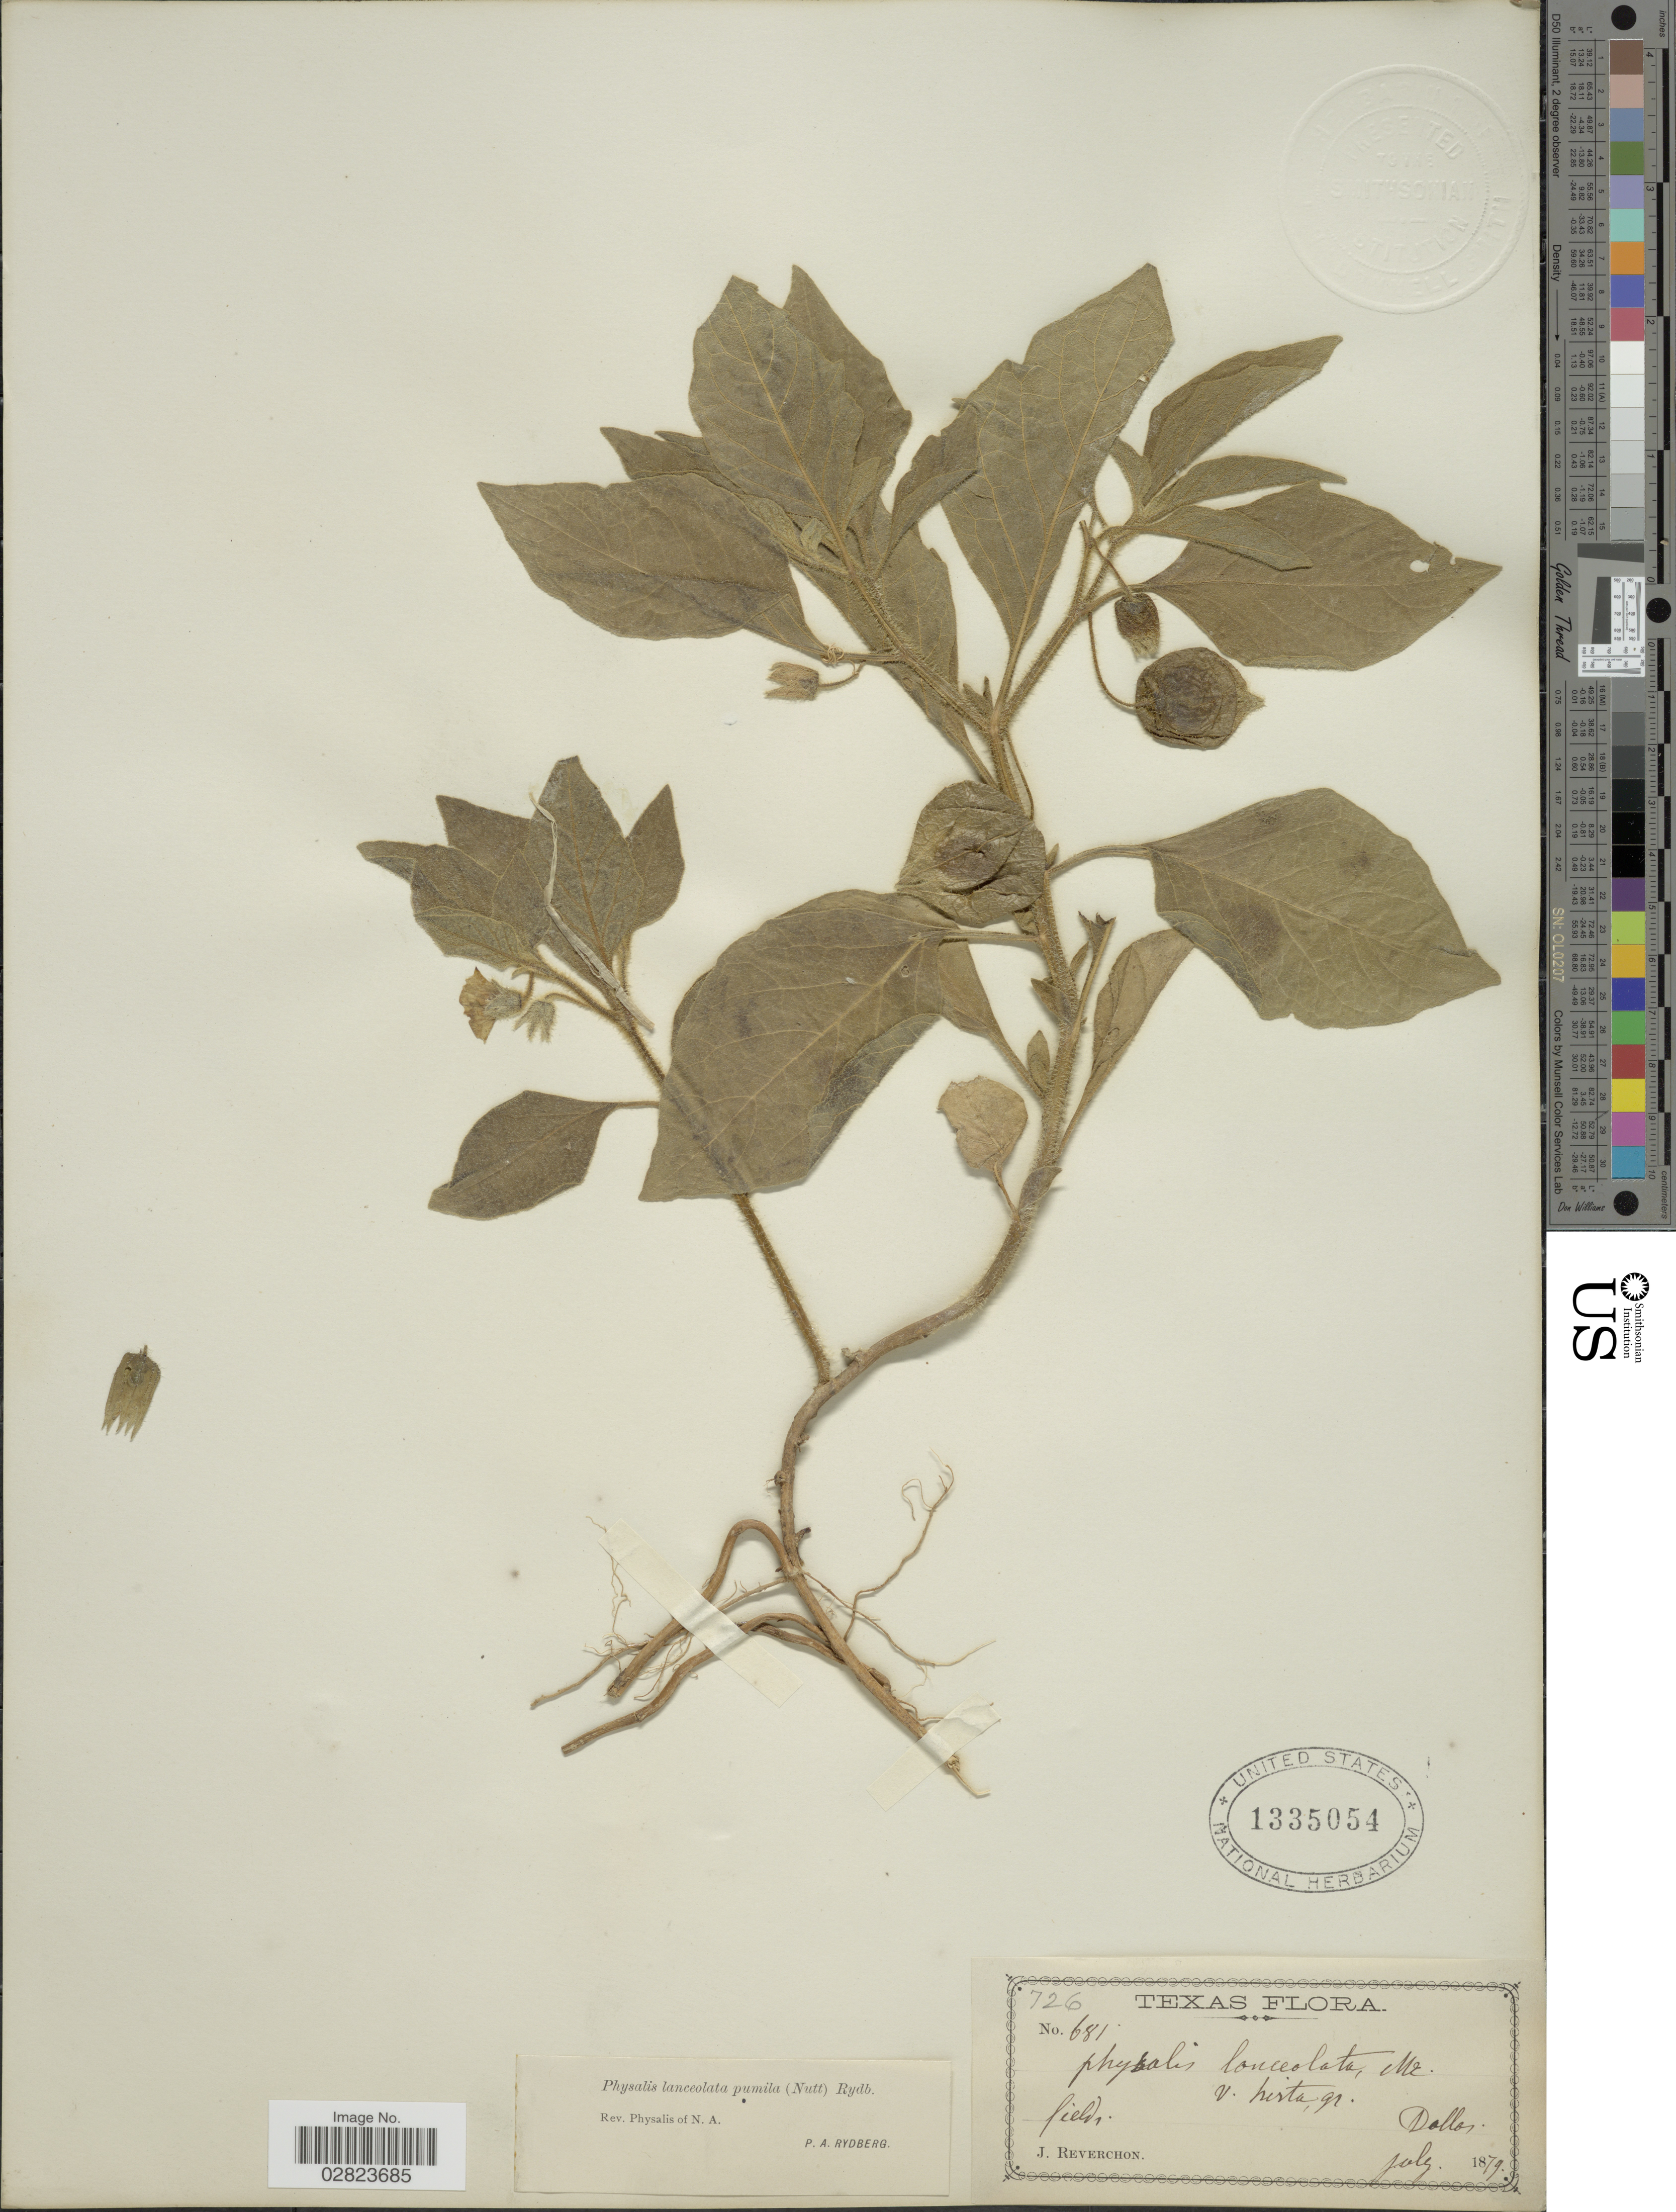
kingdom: Plantae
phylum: Tracheophyta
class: Magnoliopsida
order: Solanales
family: Solanaceae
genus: Physalis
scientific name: Physalis lanceolata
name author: Michx.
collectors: J. Reverchon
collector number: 681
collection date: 1879-07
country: United States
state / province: Texas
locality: Dallas.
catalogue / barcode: US 1335054